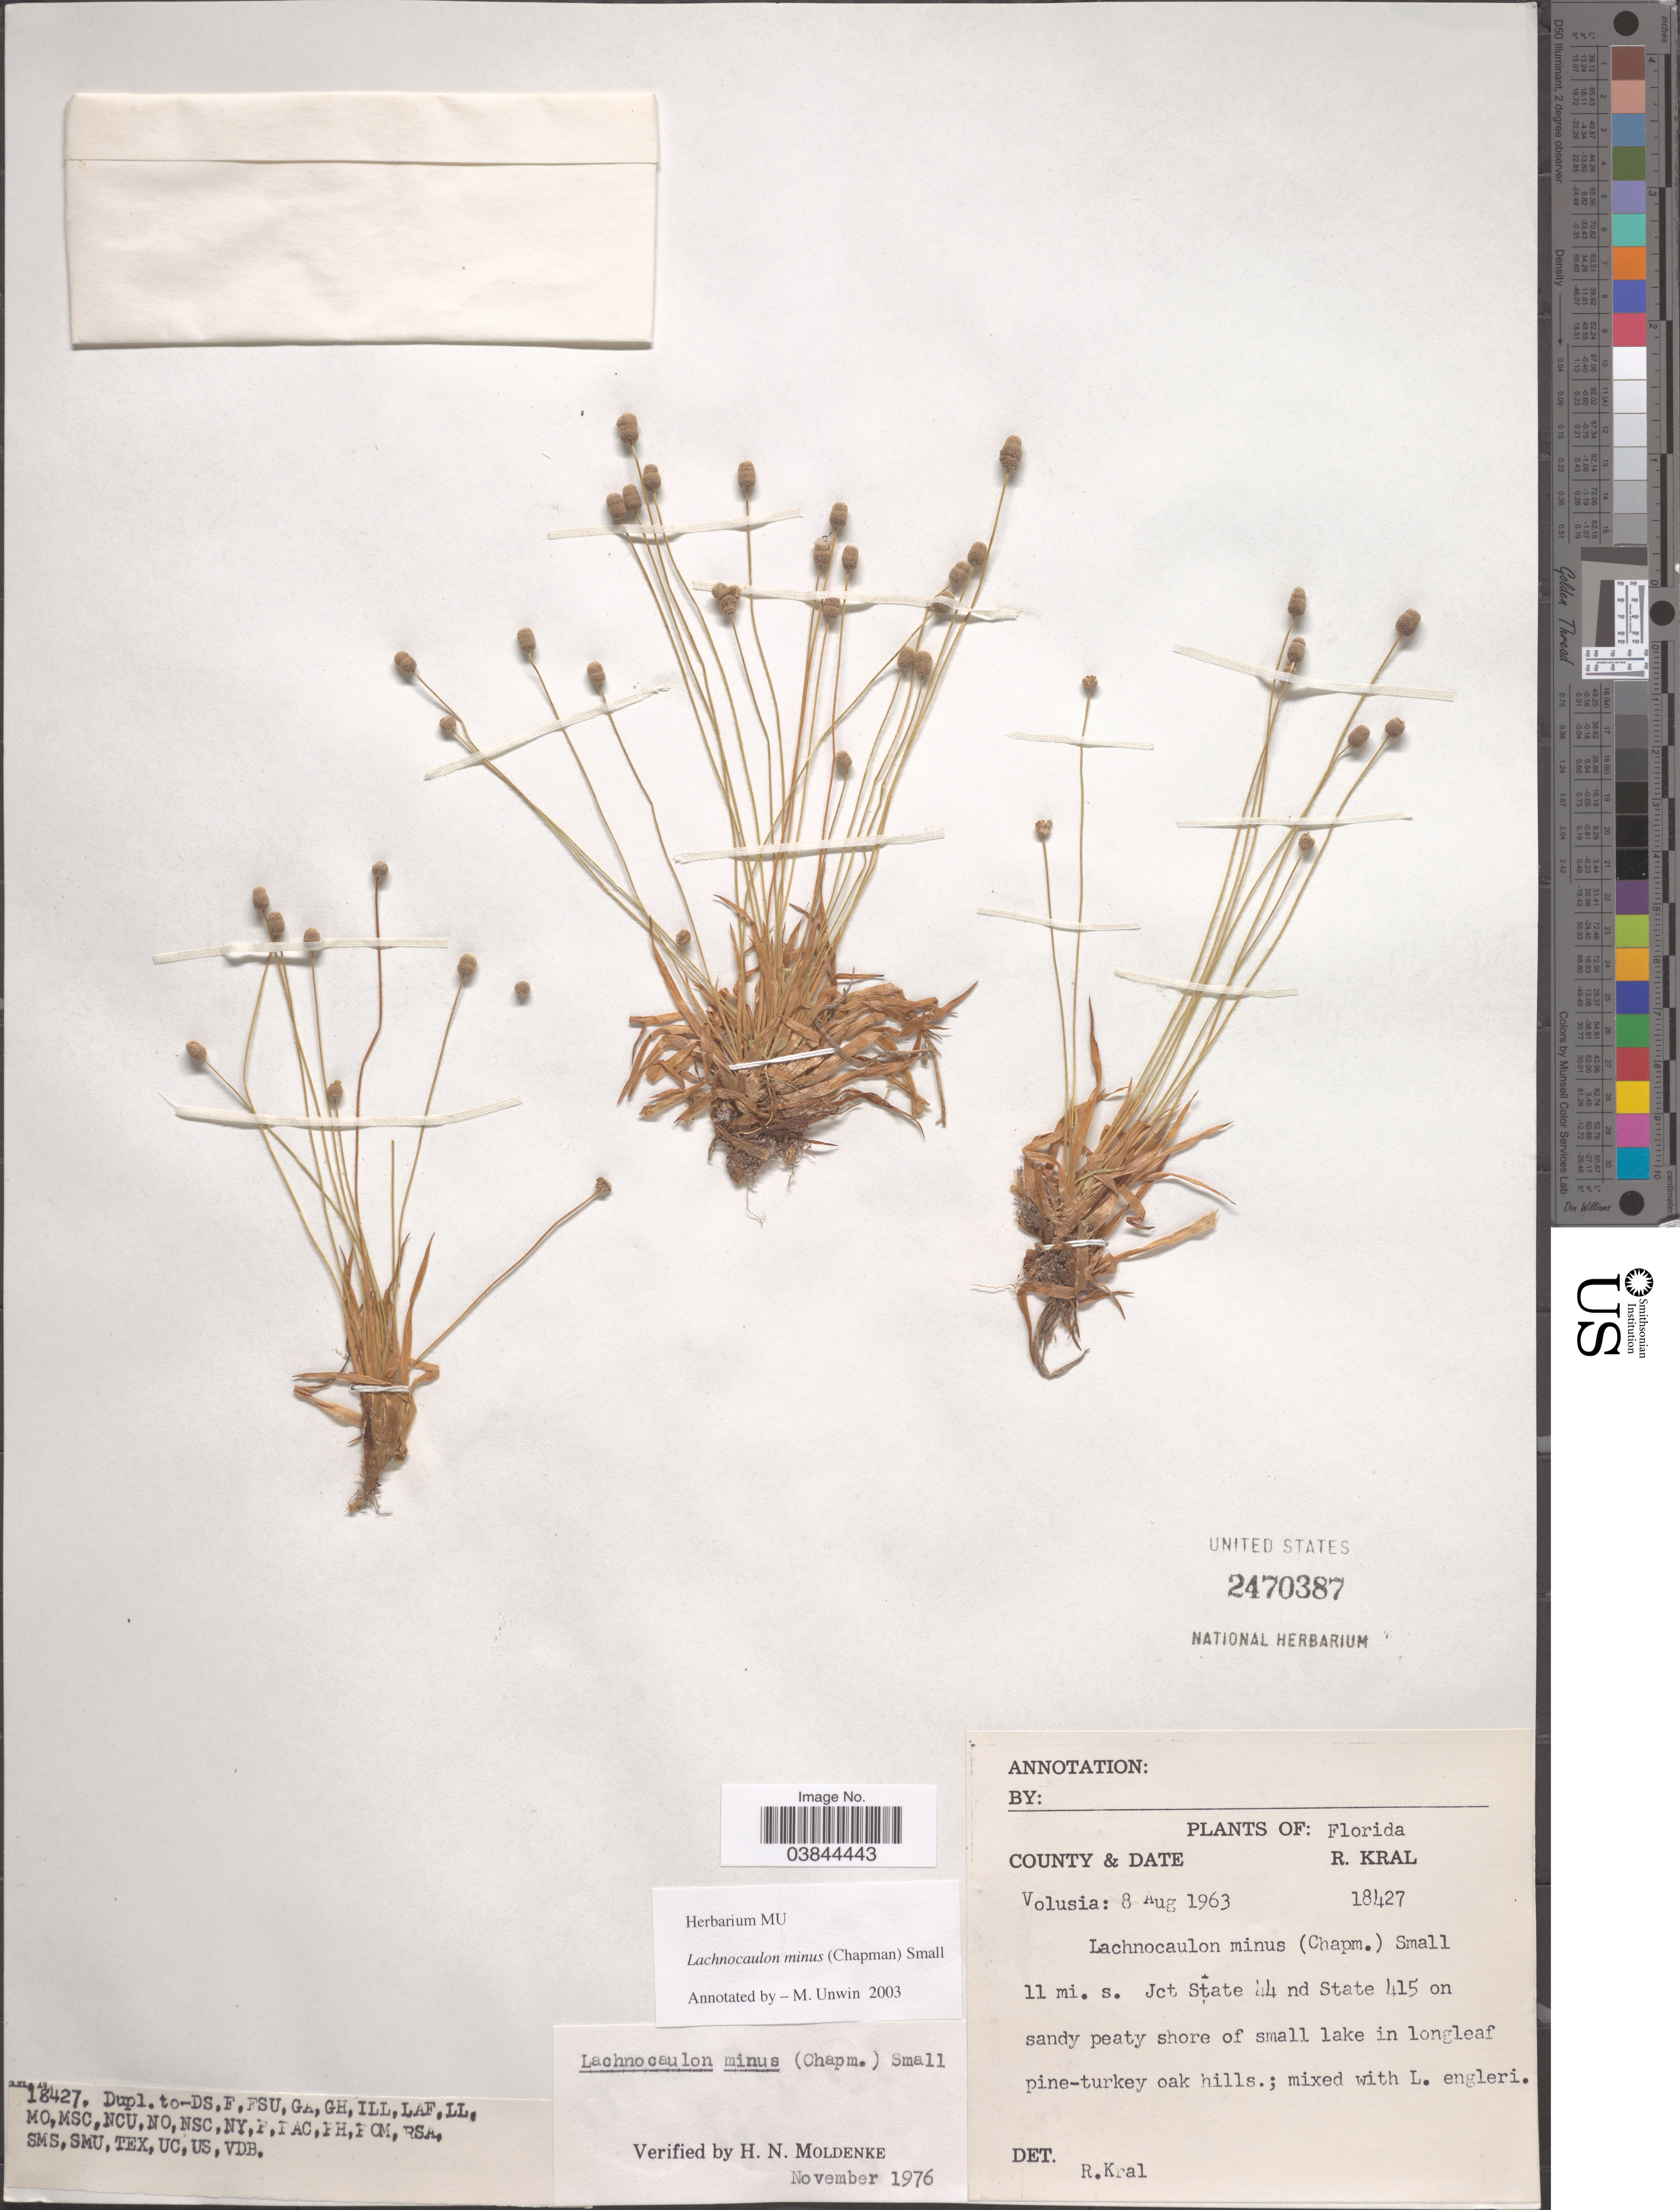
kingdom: Plantae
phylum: Tracheophyta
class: Liliopsida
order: Poales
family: Eriocaulaceae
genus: Lachnocaulon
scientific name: Lachnocaulon minus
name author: (Chapm.) Small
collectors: R. Kral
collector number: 18427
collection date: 1963-08-08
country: United States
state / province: Florida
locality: County Volusia. 11 mi. s. Jct State 44 nd State 415.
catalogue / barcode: US 2470387